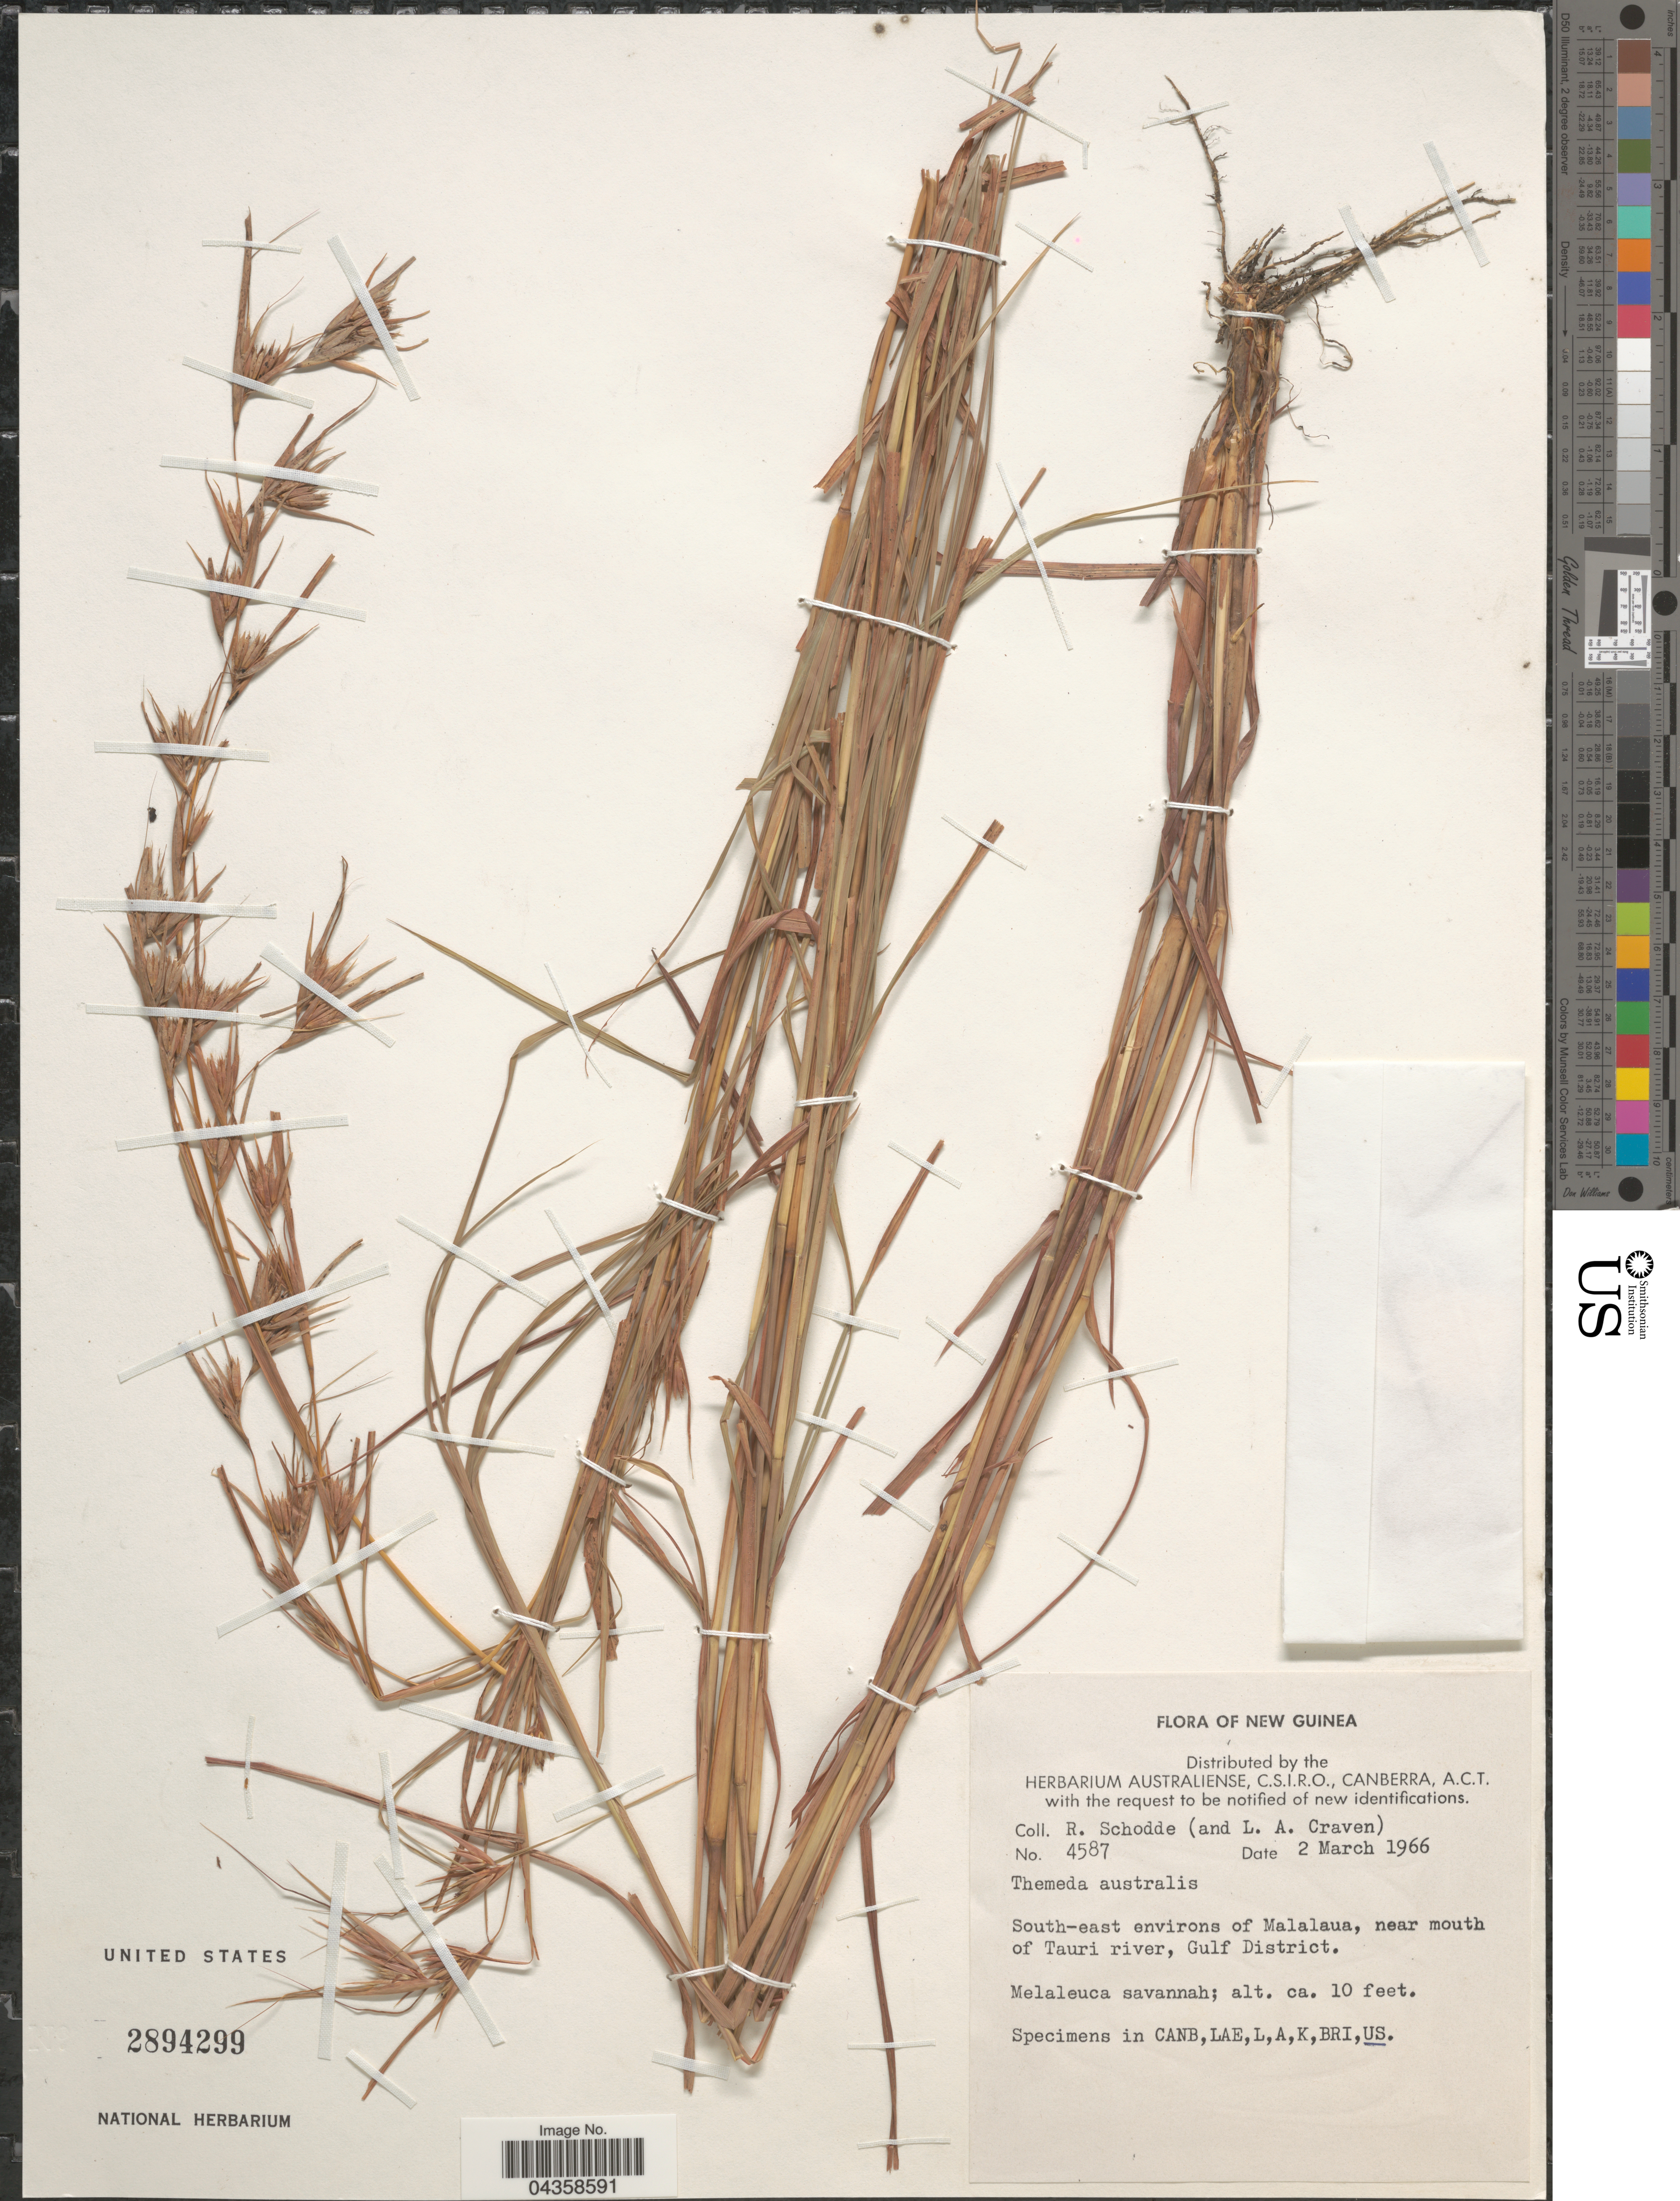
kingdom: Plantae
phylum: Tracheophyta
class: Liliopsida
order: Poales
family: Poaceae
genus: Themeda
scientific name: Themeda triandra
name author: Forssk.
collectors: R. Schodde & L. A. Craven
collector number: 4587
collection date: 1966-03-02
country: Papua New Guinea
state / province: Gulf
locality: New Guinea. South-east environs of Malalaua, near mouth of Tauri river, Gulf District. Melaleuca savannah.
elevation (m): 3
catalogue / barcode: US 2894299